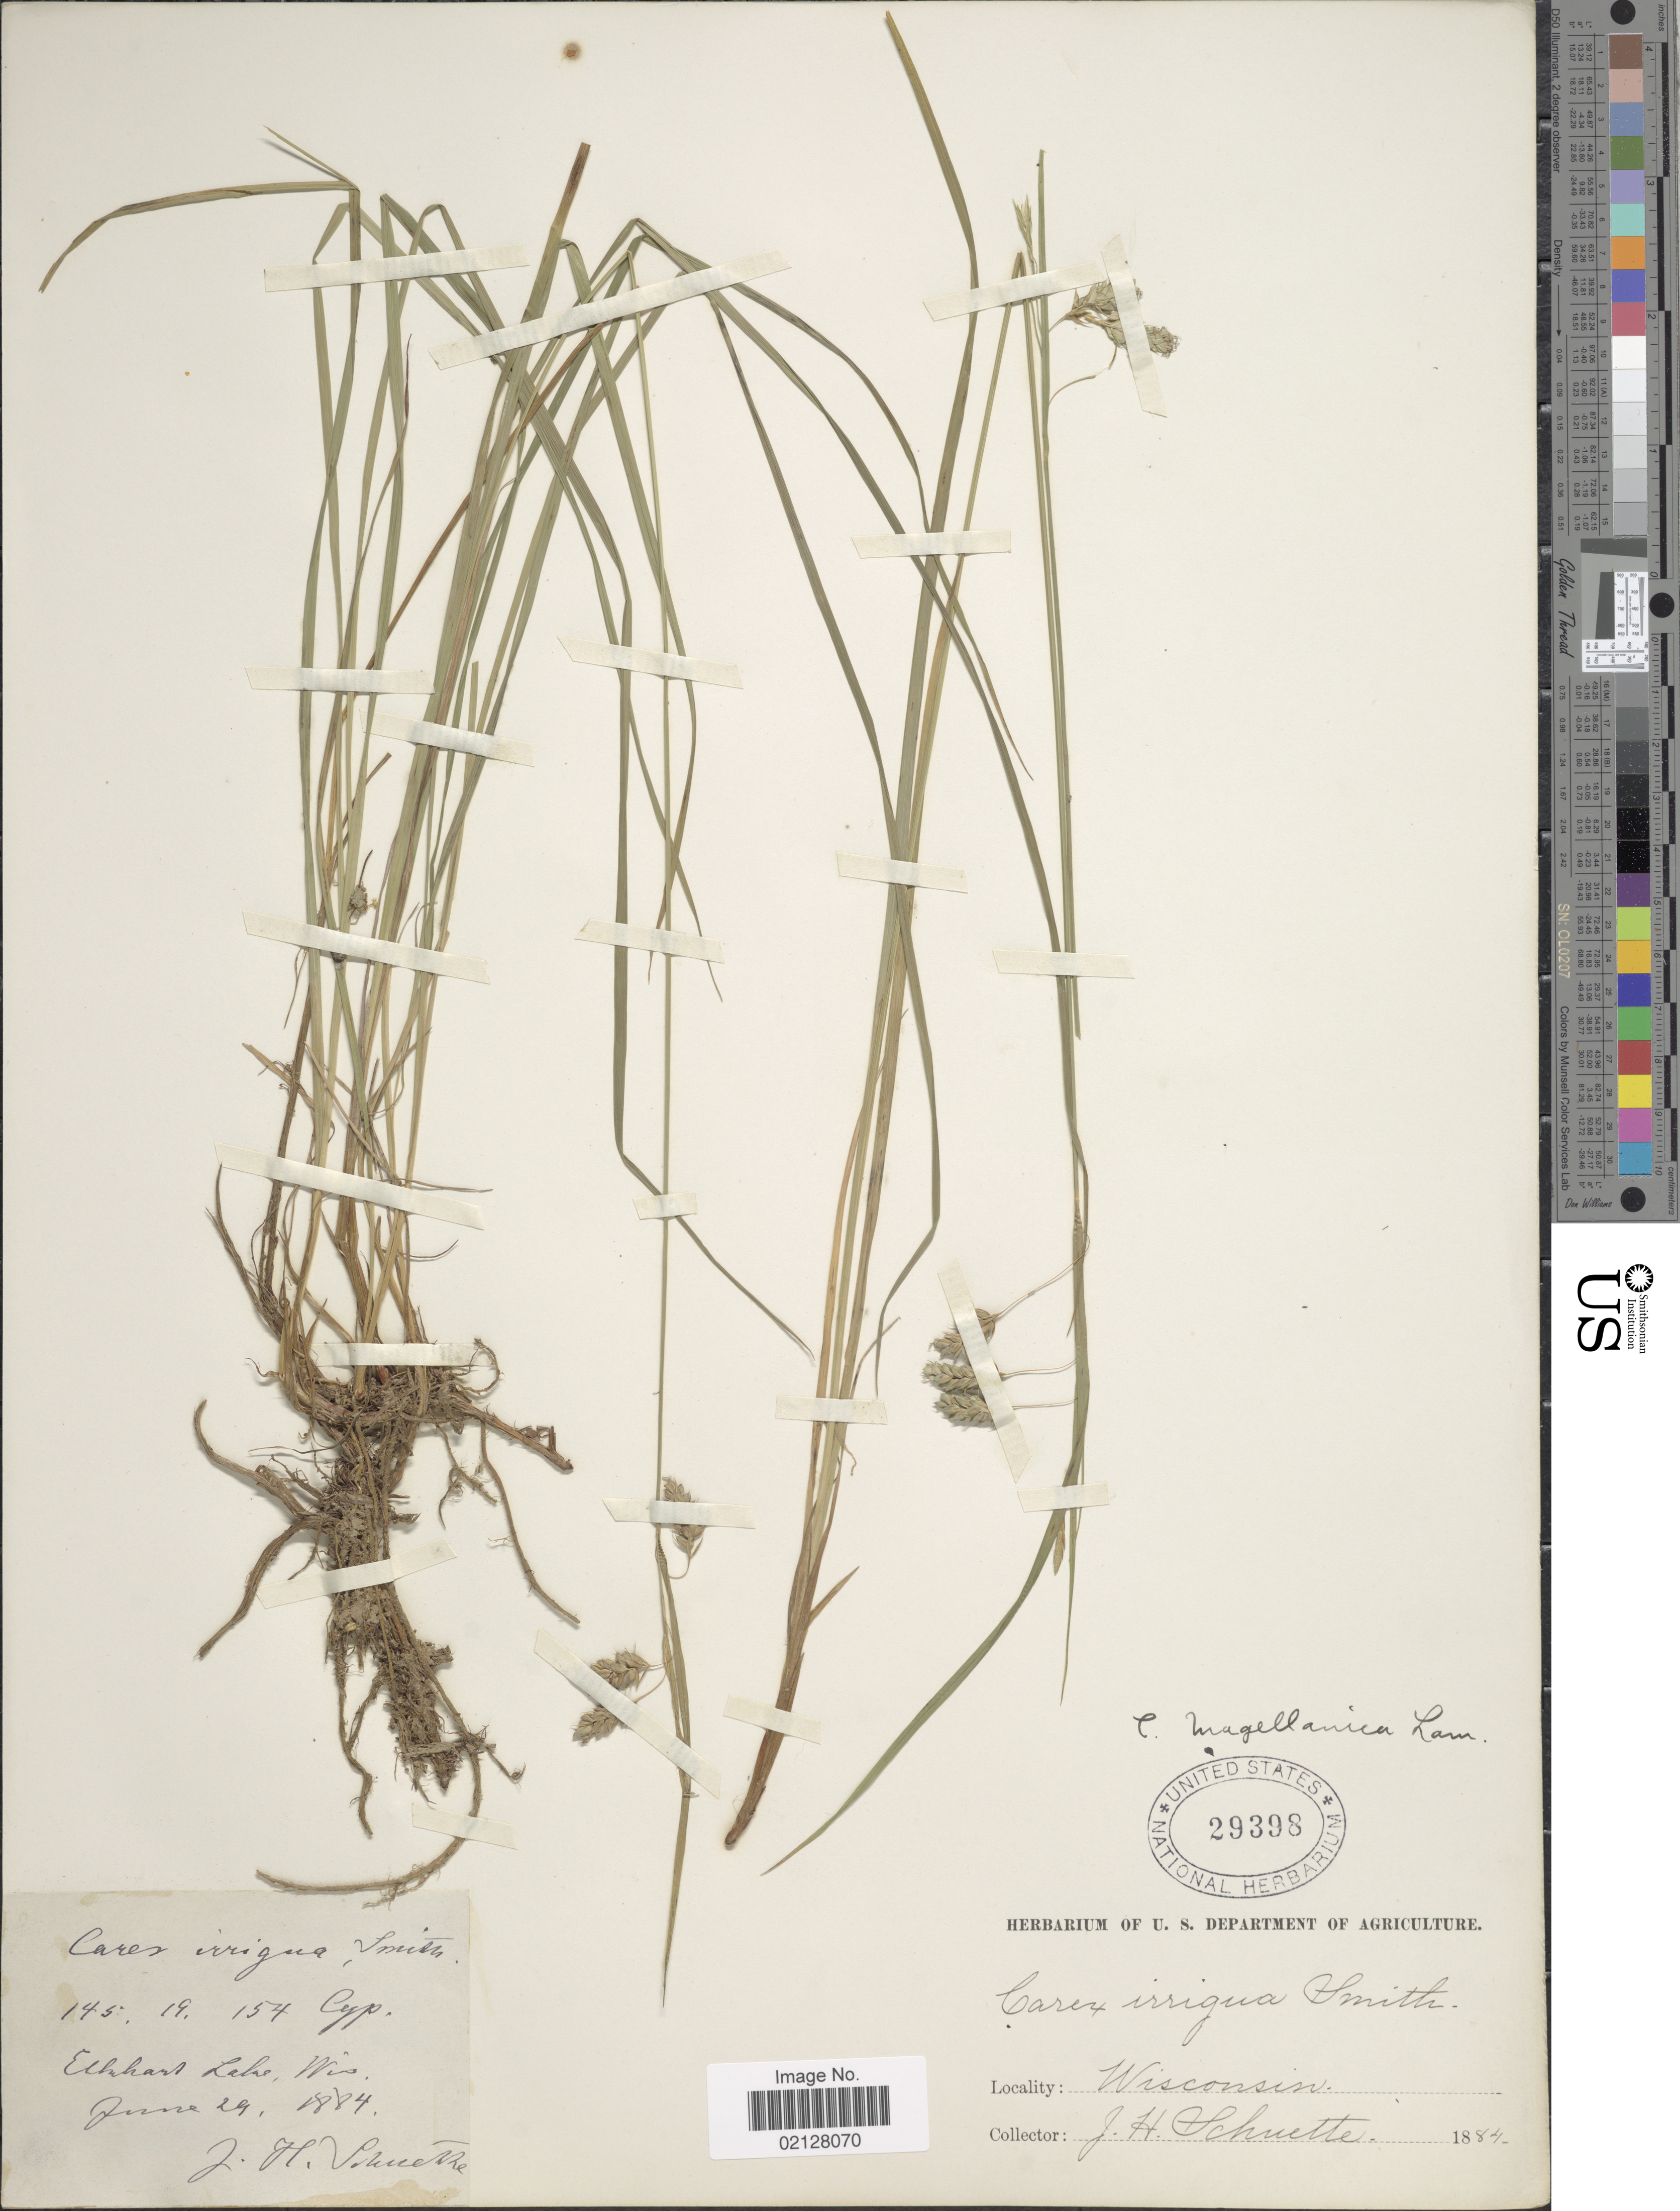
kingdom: Plantae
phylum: Tracheophyta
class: Liliopsida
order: Poales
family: Cyperaceae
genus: Carex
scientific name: Carex magellanica subsp. irrigua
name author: (Wahlenb.) Hiitonen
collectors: J. H. Schuette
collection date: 1884-06-29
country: United States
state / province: Wisconsin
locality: Elkhart Lake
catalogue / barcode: US 29398